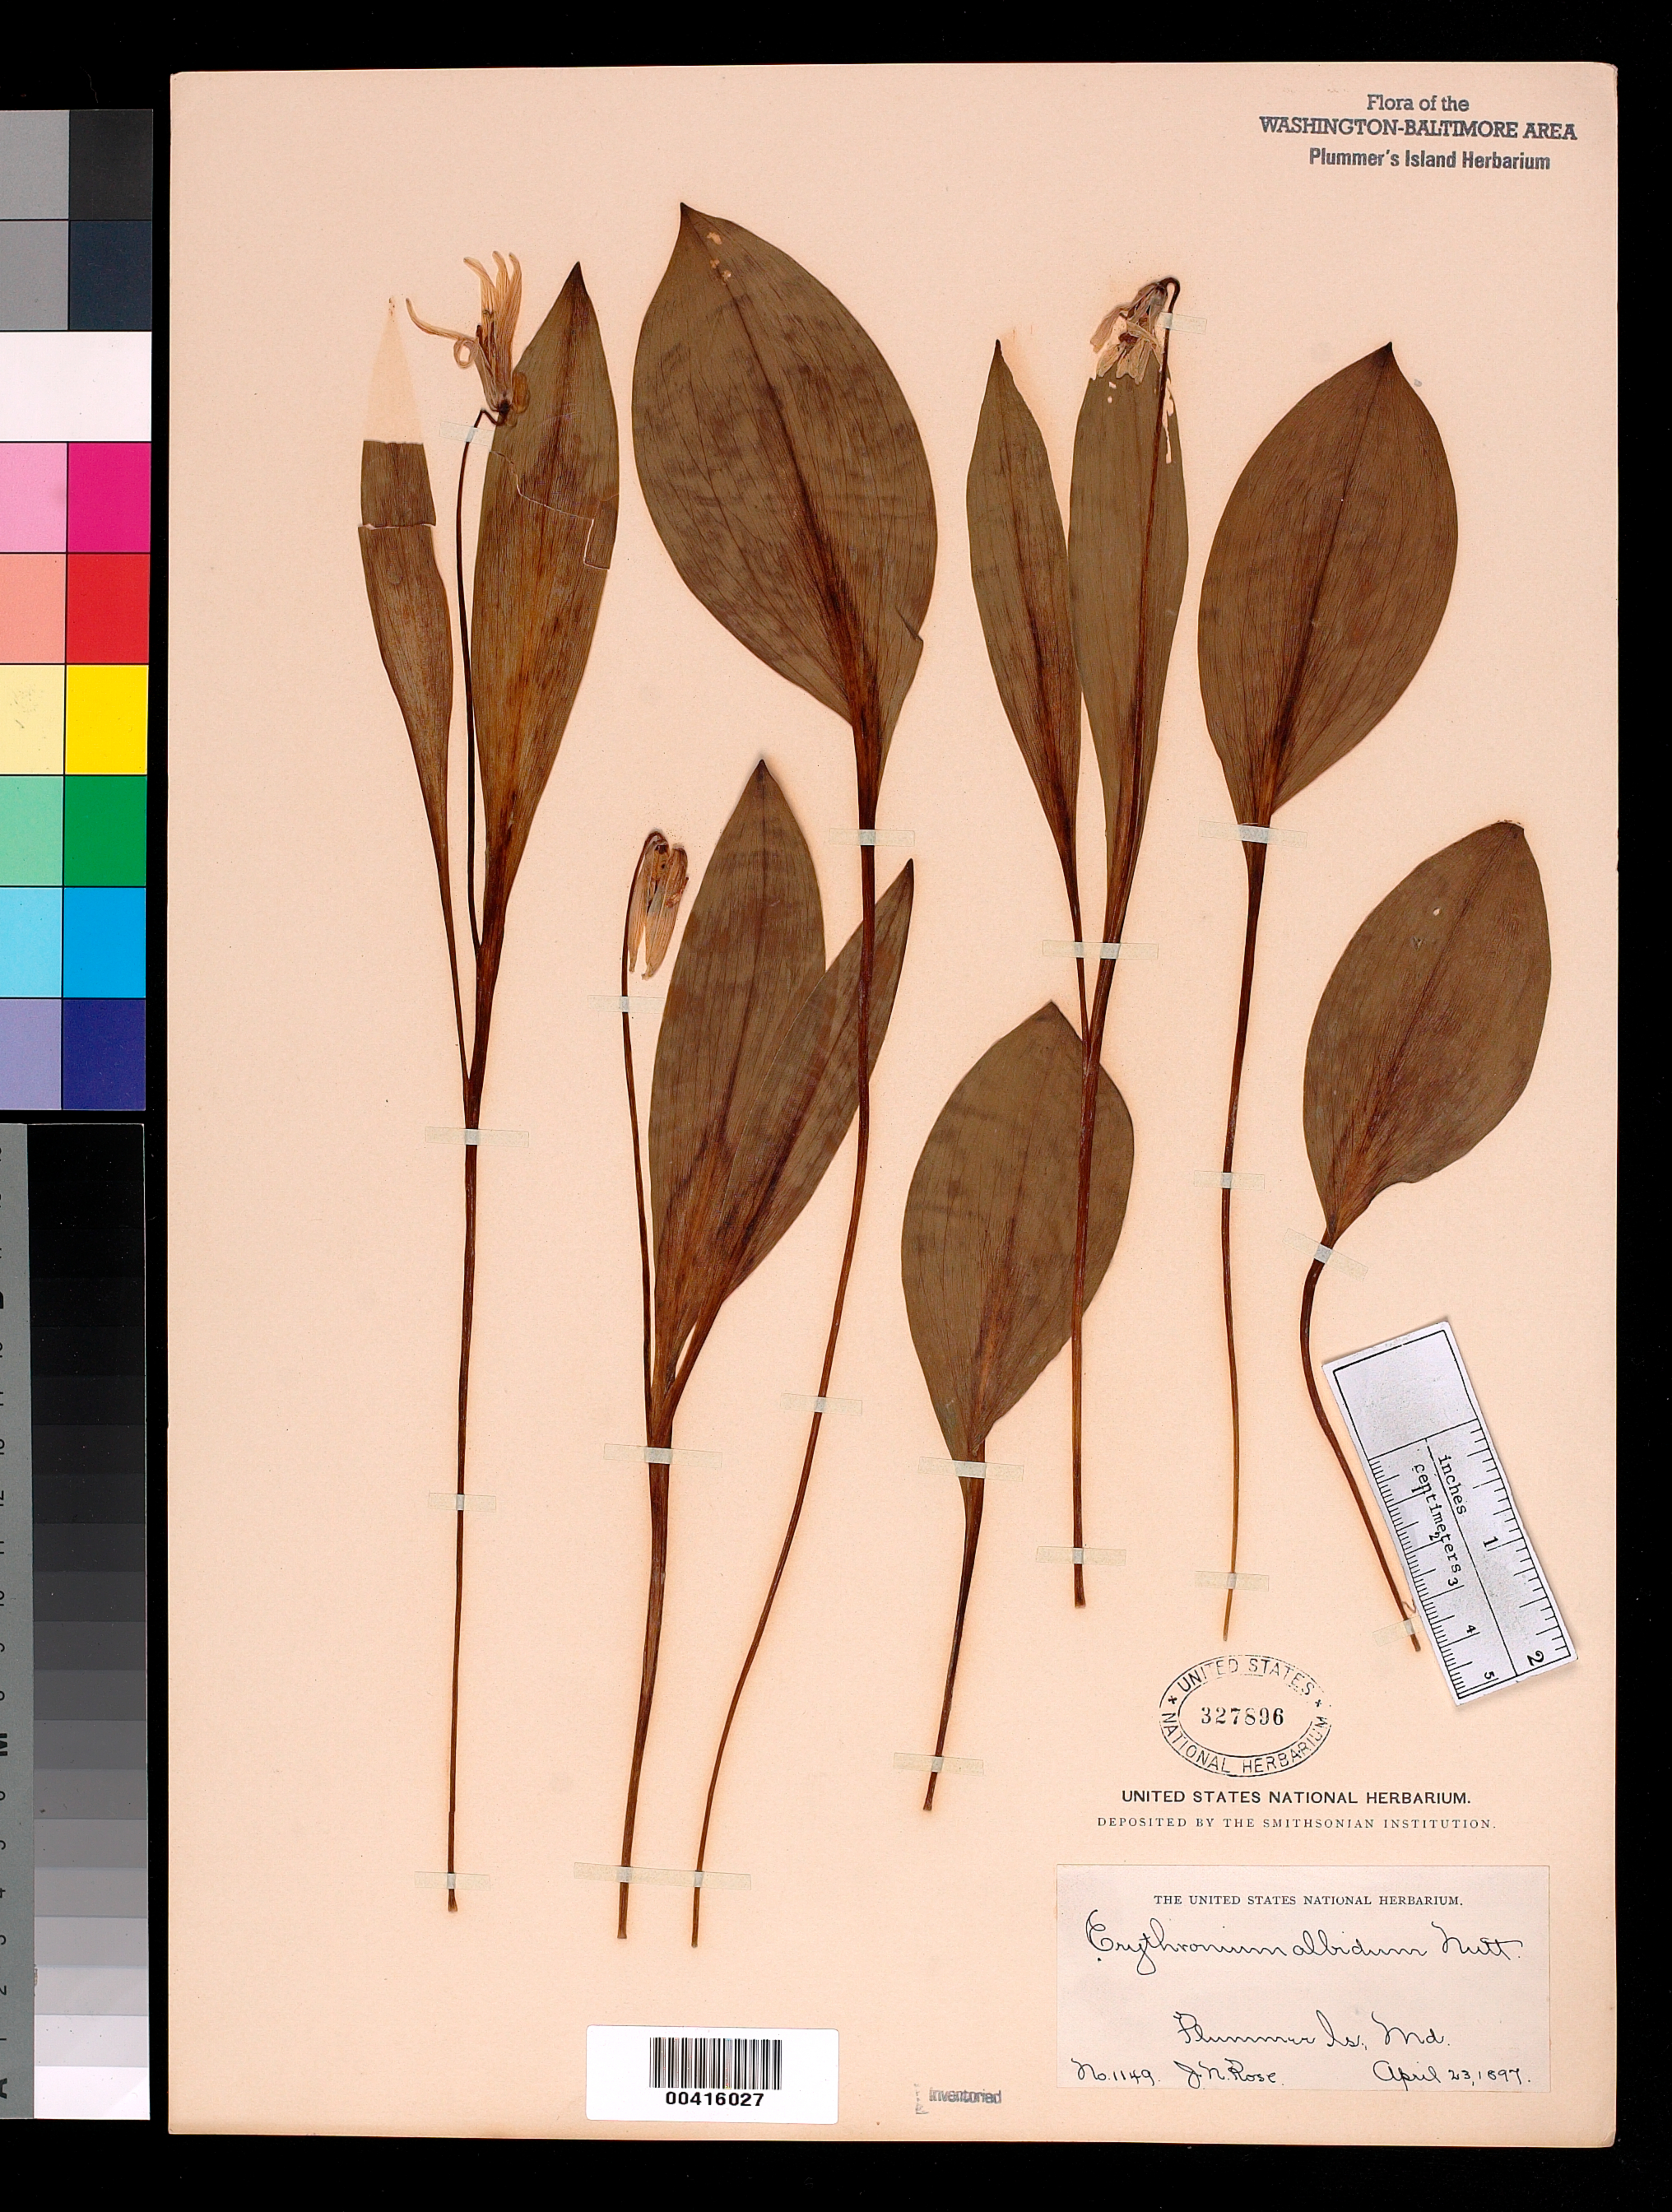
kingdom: Plantae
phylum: Tracheophyta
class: Liliopsida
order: Liliales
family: Liliaceae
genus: Erythronium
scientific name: Erythronium albidum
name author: Nutt.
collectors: J. N. Rose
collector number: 1149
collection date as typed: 23 Apr 1897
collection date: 1897-04-23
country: United States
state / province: Maryland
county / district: Montgomery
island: Plummers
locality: Plummer's Island C. & O. Canal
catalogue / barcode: US 327896